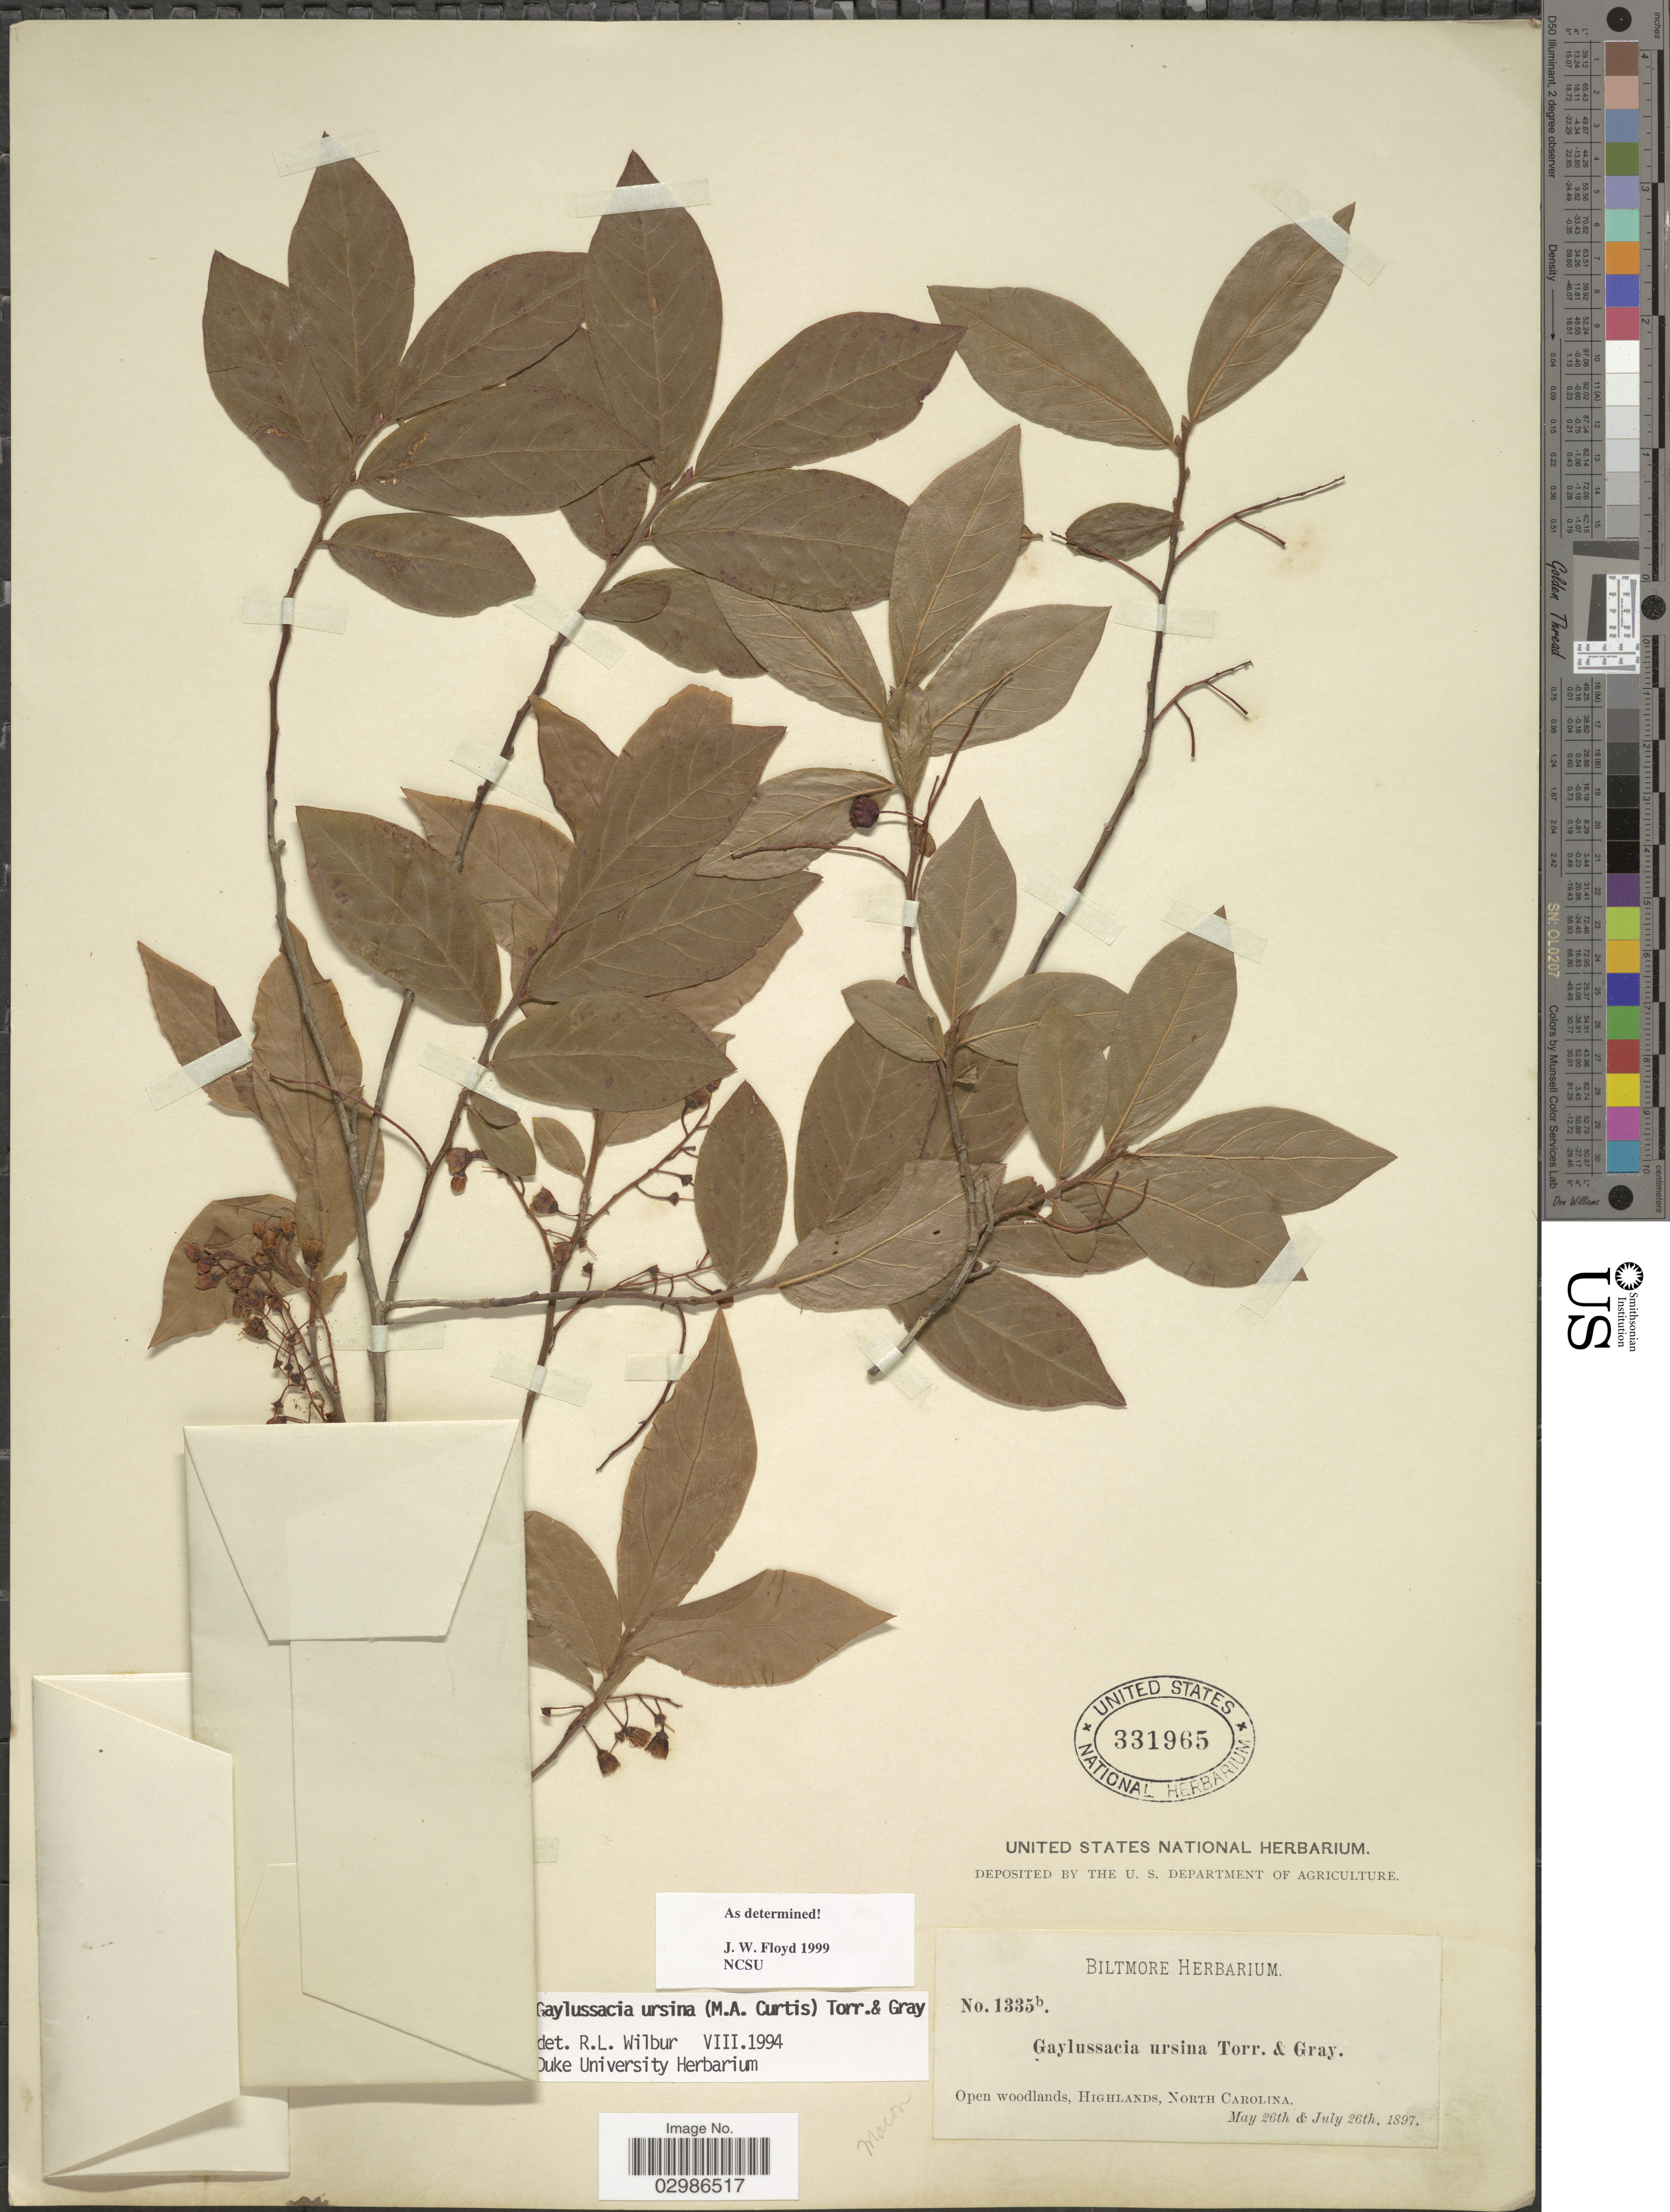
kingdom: Plantae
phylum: Tracheophyta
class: Magnoliopsida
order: Ericales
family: Ericaceae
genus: Gaylussacia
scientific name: Gaylussacia ursina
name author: (M.A. Curtis) Torr. & A. Gray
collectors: ex herb. Biltmore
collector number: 1335b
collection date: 1897-05-26/1897-07-26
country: United States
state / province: North Carolina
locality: Macon. Highlands.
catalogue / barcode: US 331965